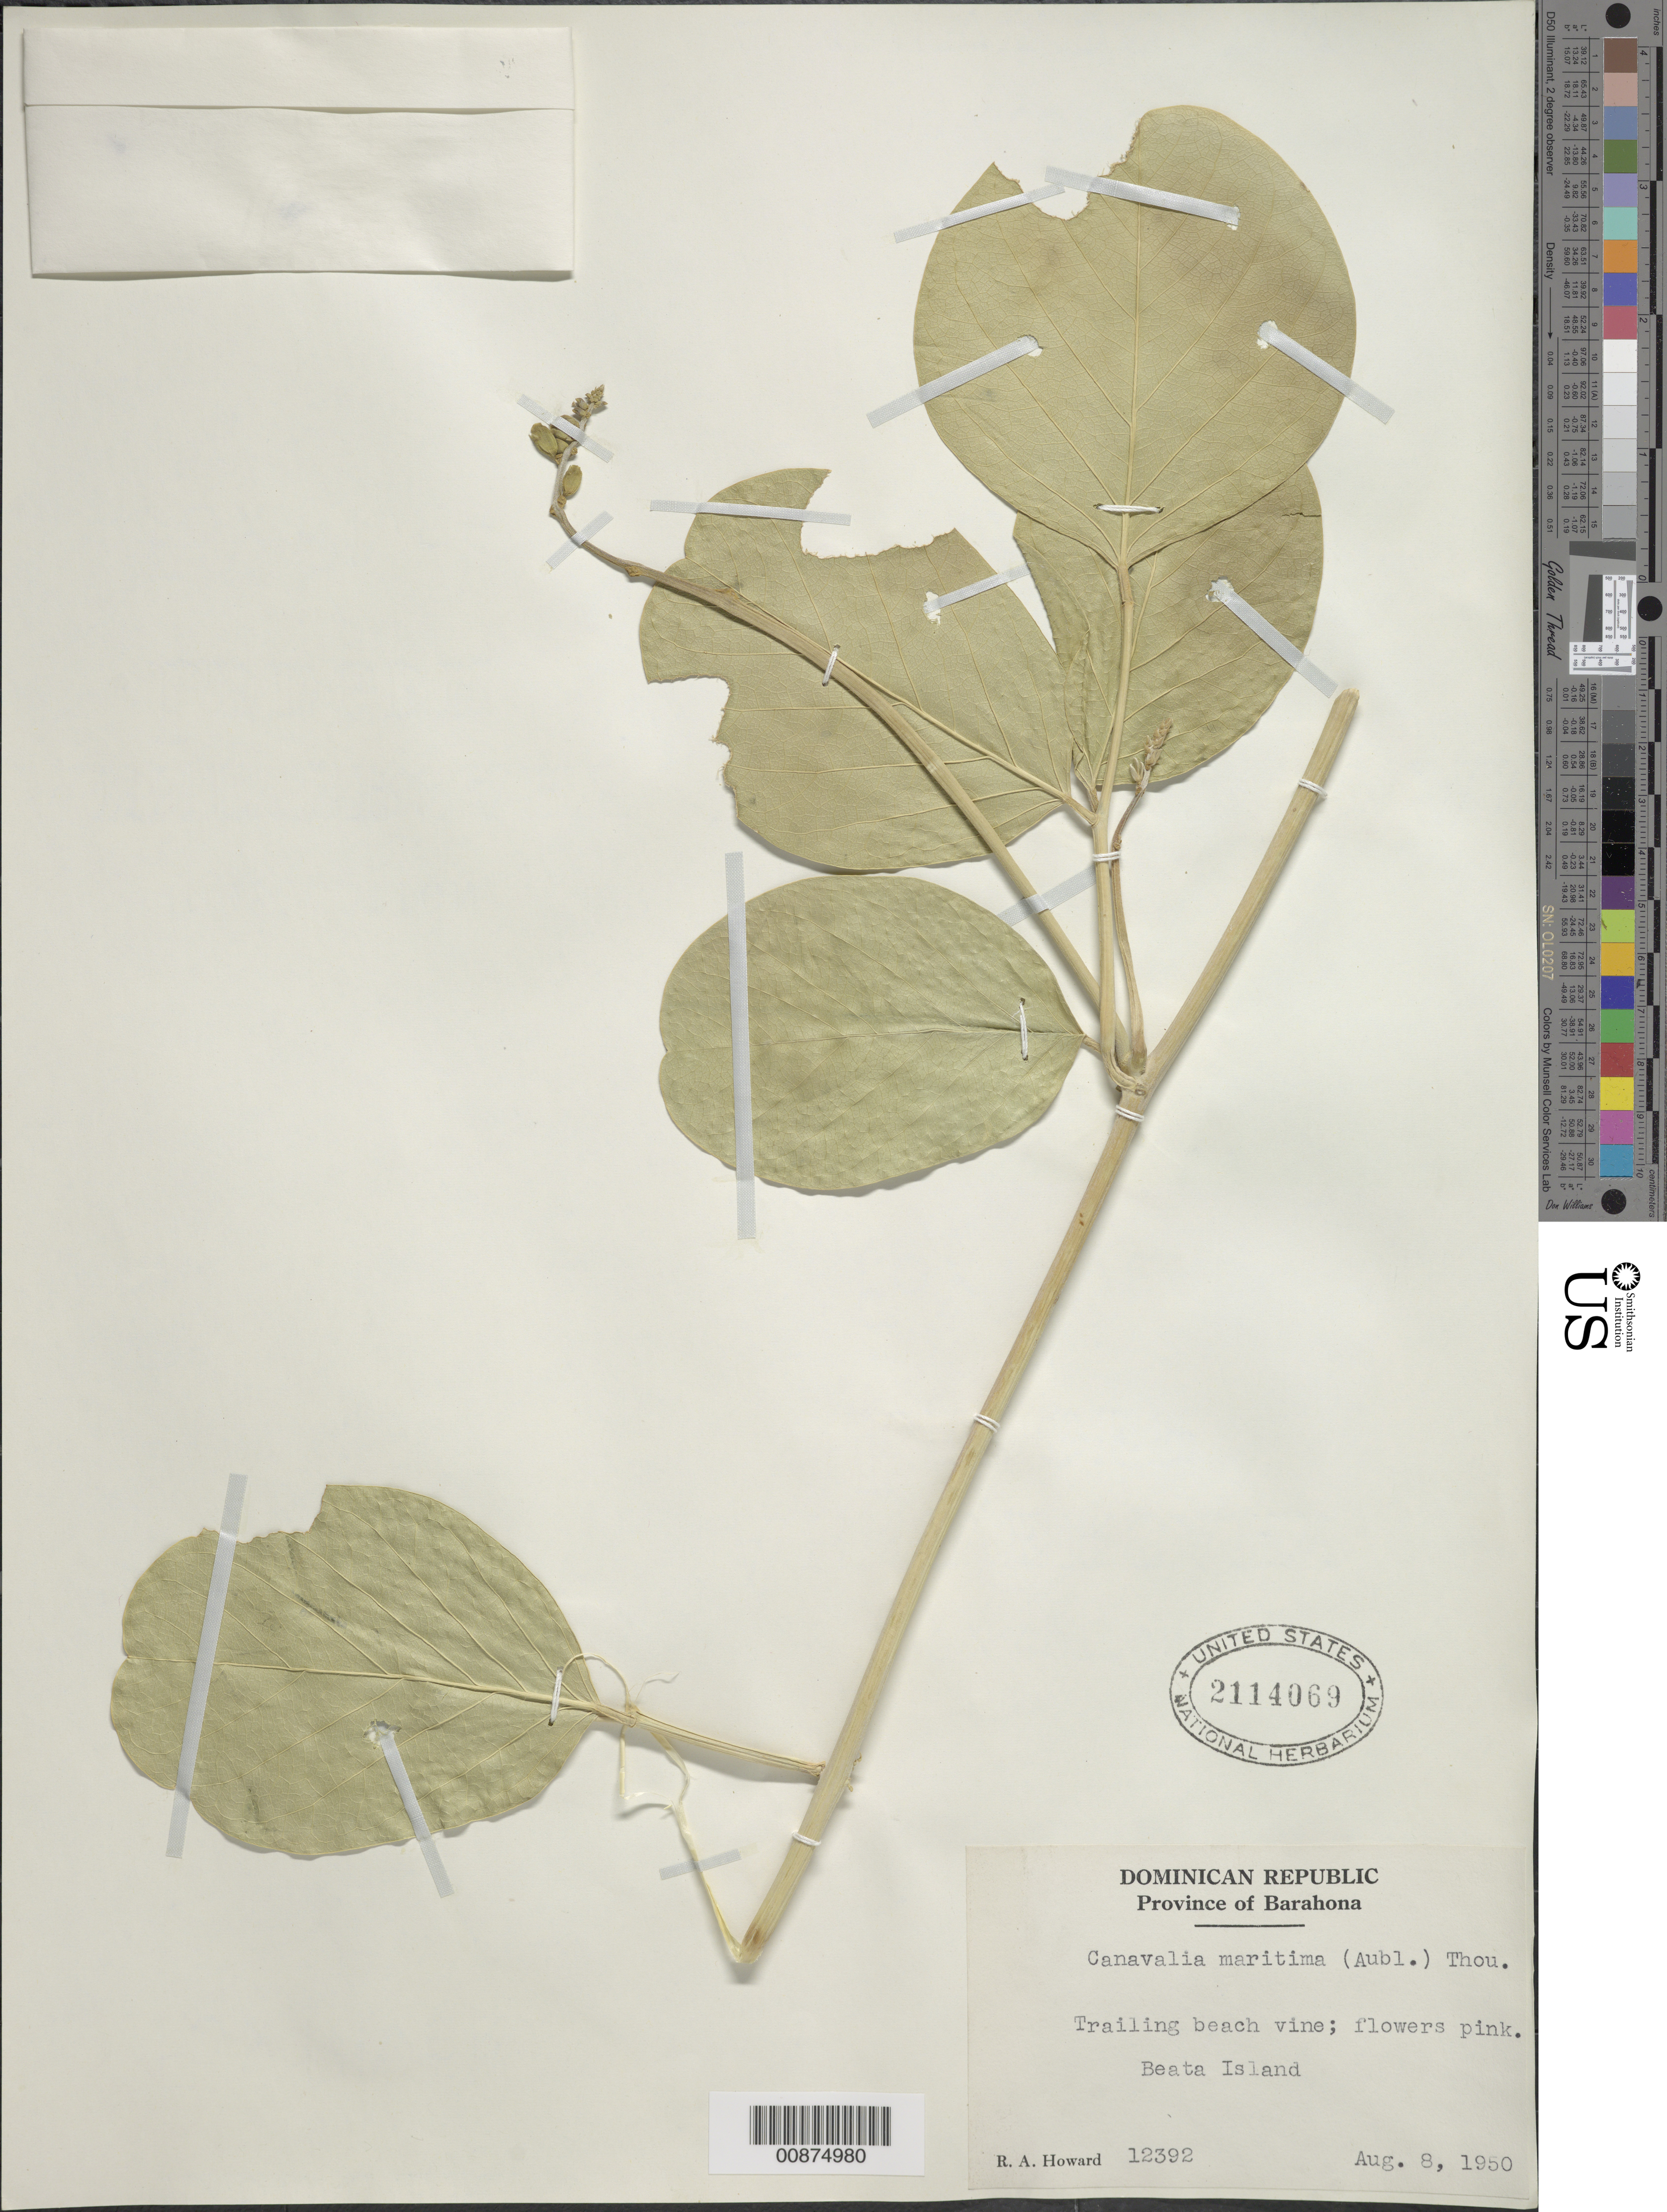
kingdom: Plantae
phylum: Tracheophyta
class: Magnoliopsida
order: Fabales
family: Fabaceae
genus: Canavalia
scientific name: Canavalia rosea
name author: (Sw.) DC.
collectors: R. A. Howard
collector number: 12392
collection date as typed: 08 Aug 1950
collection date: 1950-08-08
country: Dominican Republic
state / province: Barahona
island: Isla Beata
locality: Beata Island.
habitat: Trailing beach vine.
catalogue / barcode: US 2114069